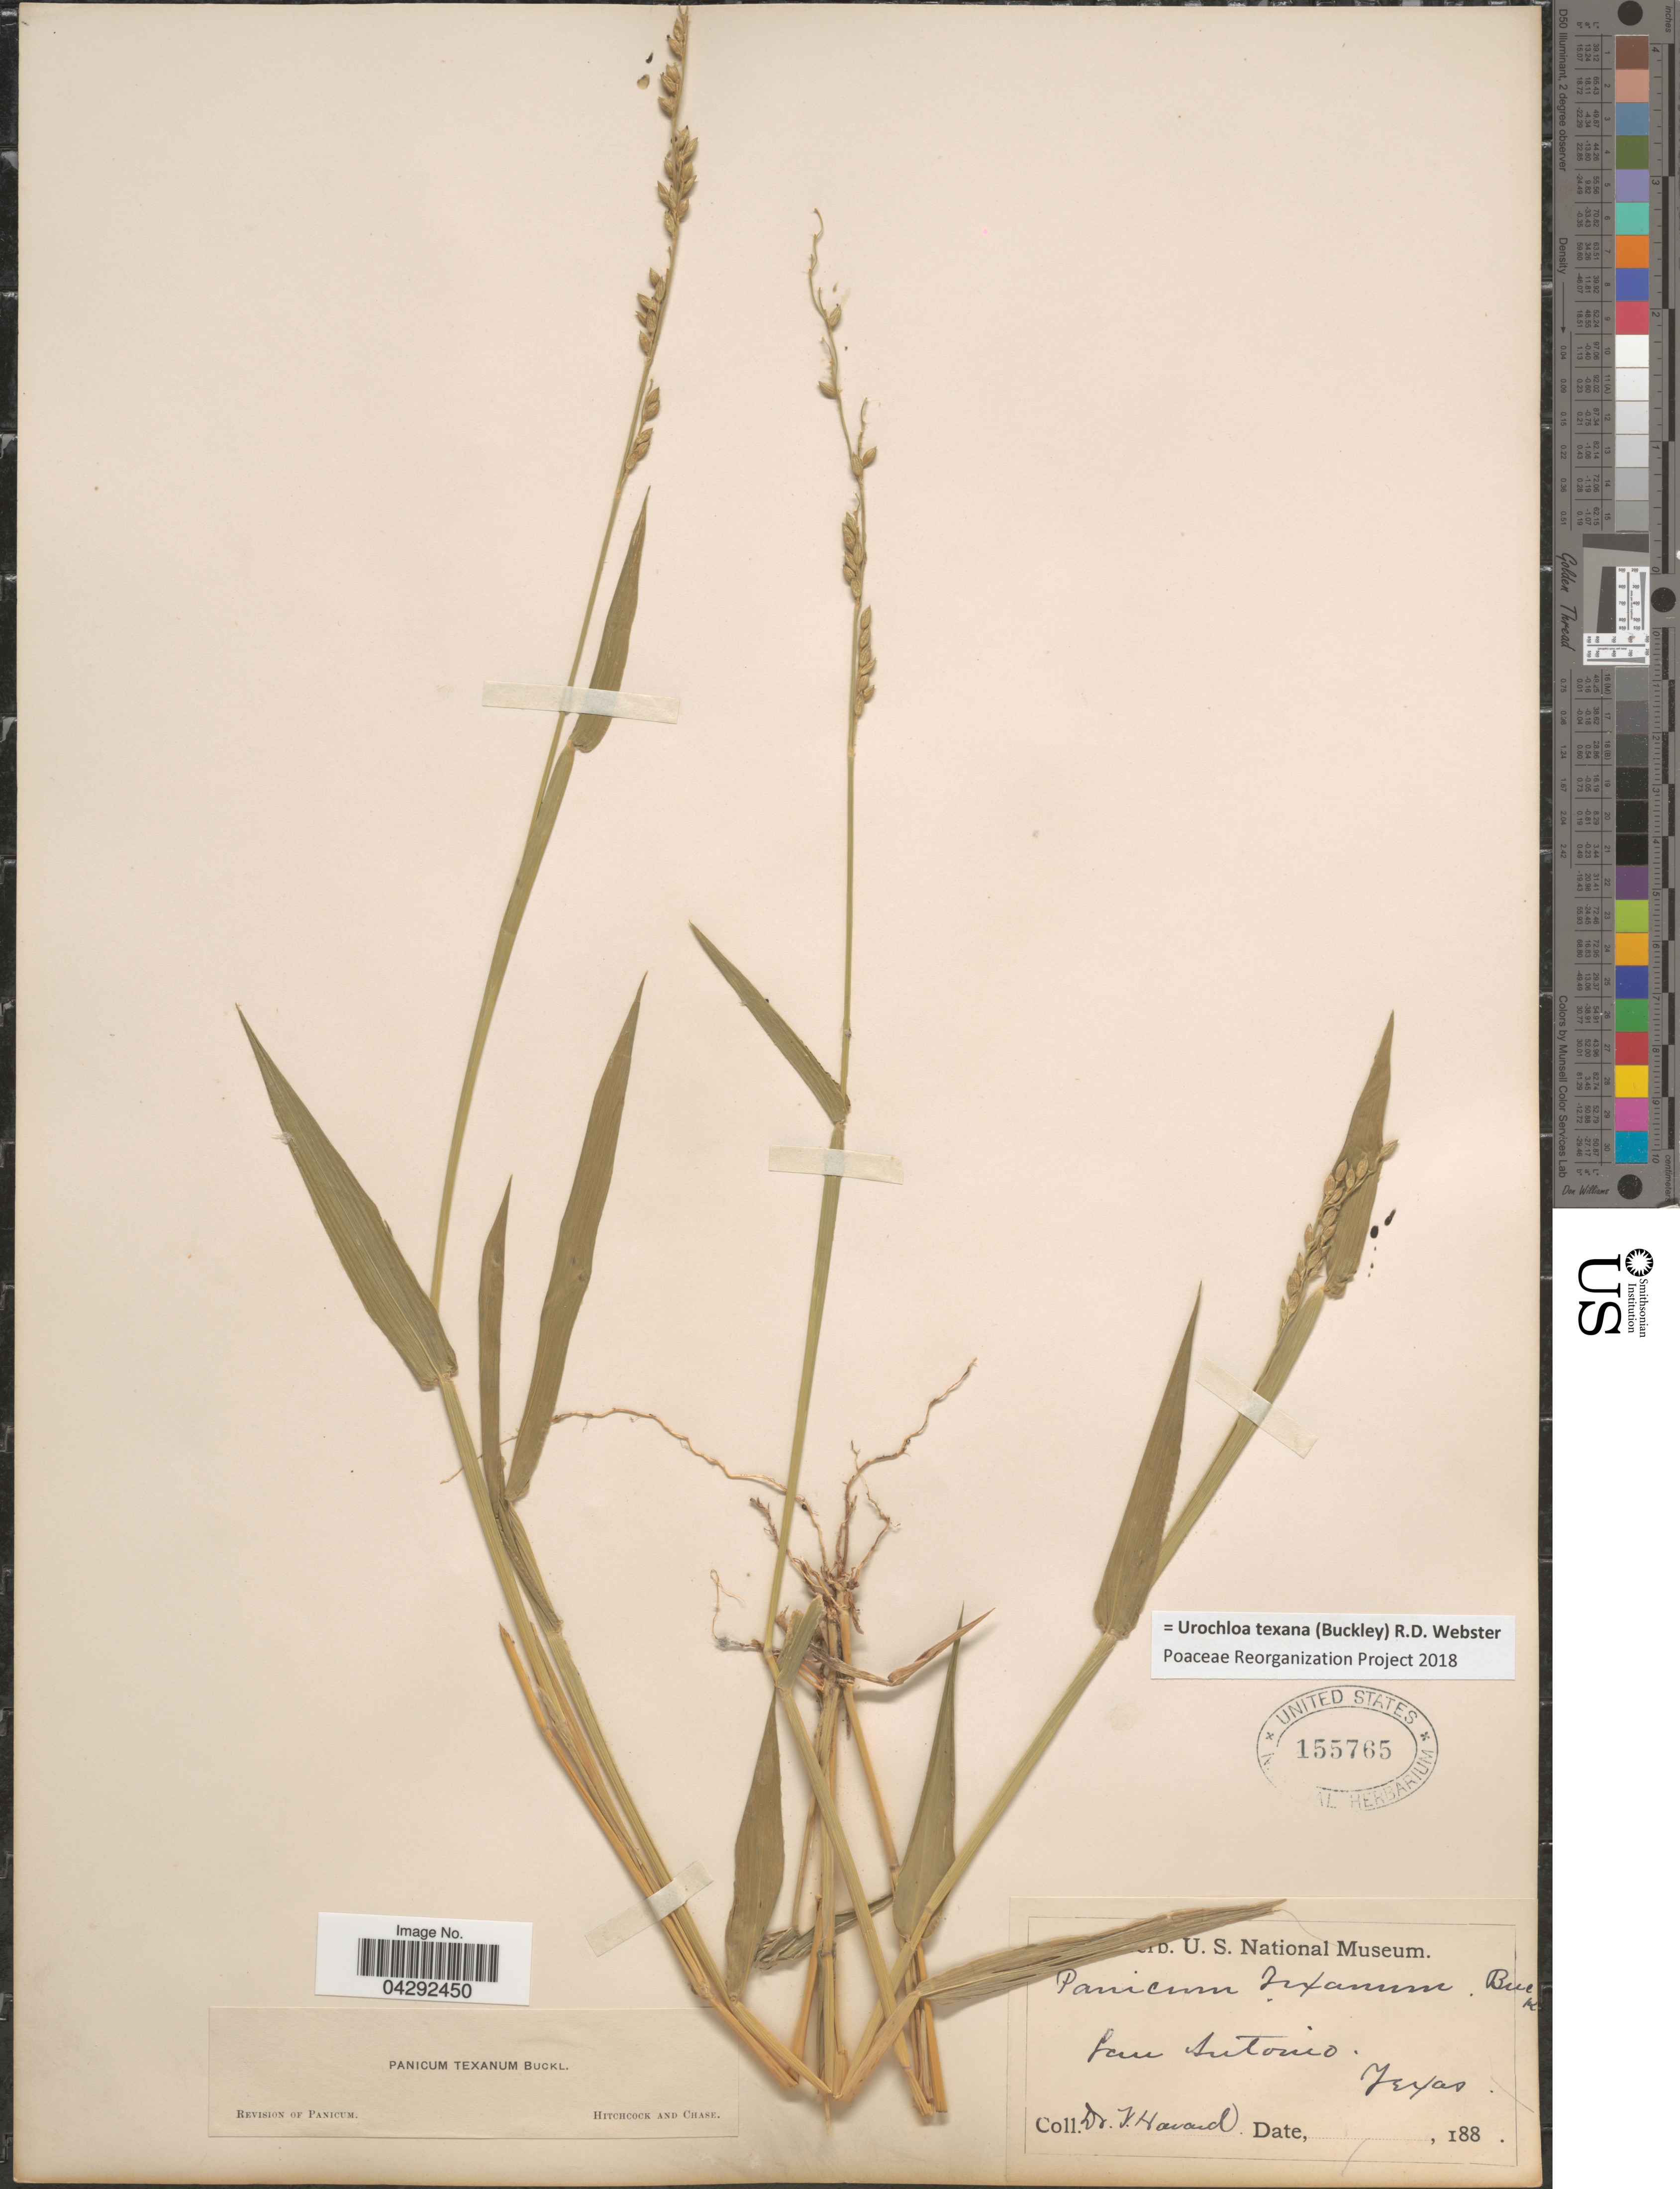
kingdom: Plantae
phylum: Tracheophyta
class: Liliopsida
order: Poales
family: Poaceae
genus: Urochloa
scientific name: Urochloa texana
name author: (Buckley) R.D. Webster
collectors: V. Havard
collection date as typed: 188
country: United States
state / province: Texas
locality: San Antonio.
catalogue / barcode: US 155765